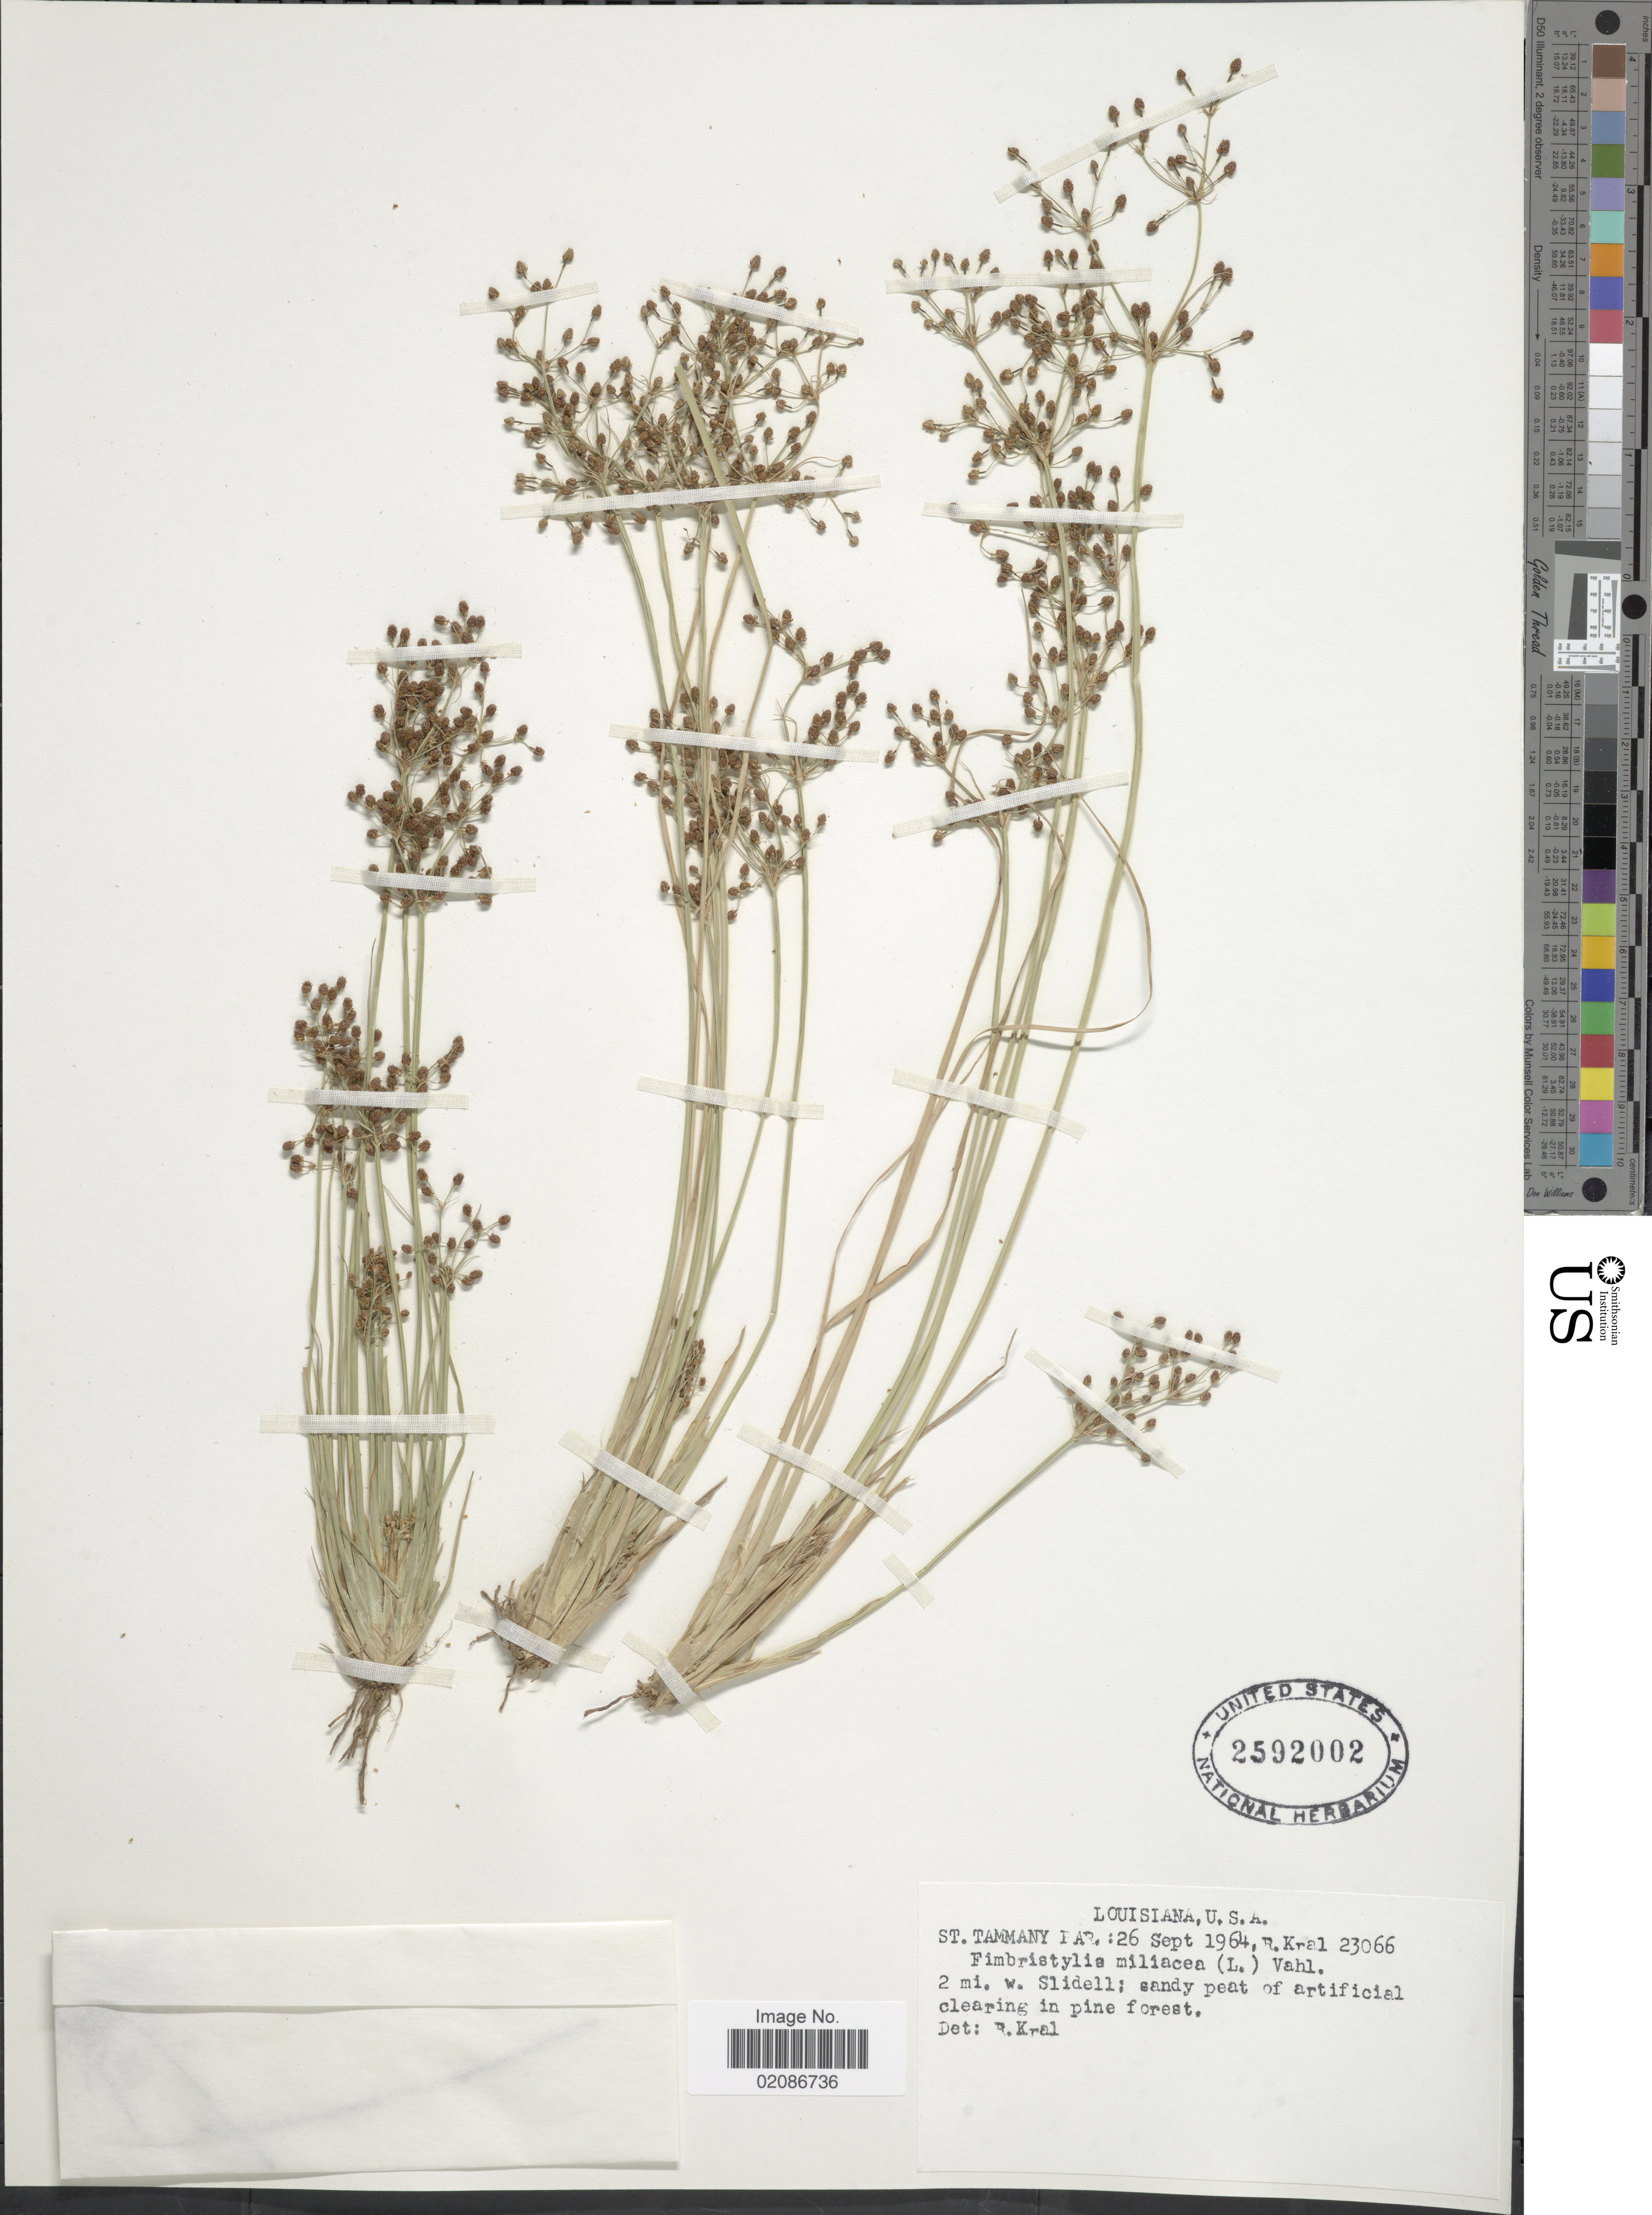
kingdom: Plantae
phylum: Tracheophyta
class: Liliopsida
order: Poales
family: Cyperaceae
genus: Fimbristylis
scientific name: Fimbristylis littoralis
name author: Gaudich.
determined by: Strong, M. T., (US), Smithsonian Institution - National Museum of Natural History (UNITED STATES)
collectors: R. Kral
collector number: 23066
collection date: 1964-09-26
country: United States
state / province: Louisiana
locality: St. Tammany Par.: 2 mi. w. Slidell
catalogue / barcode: US 2592002